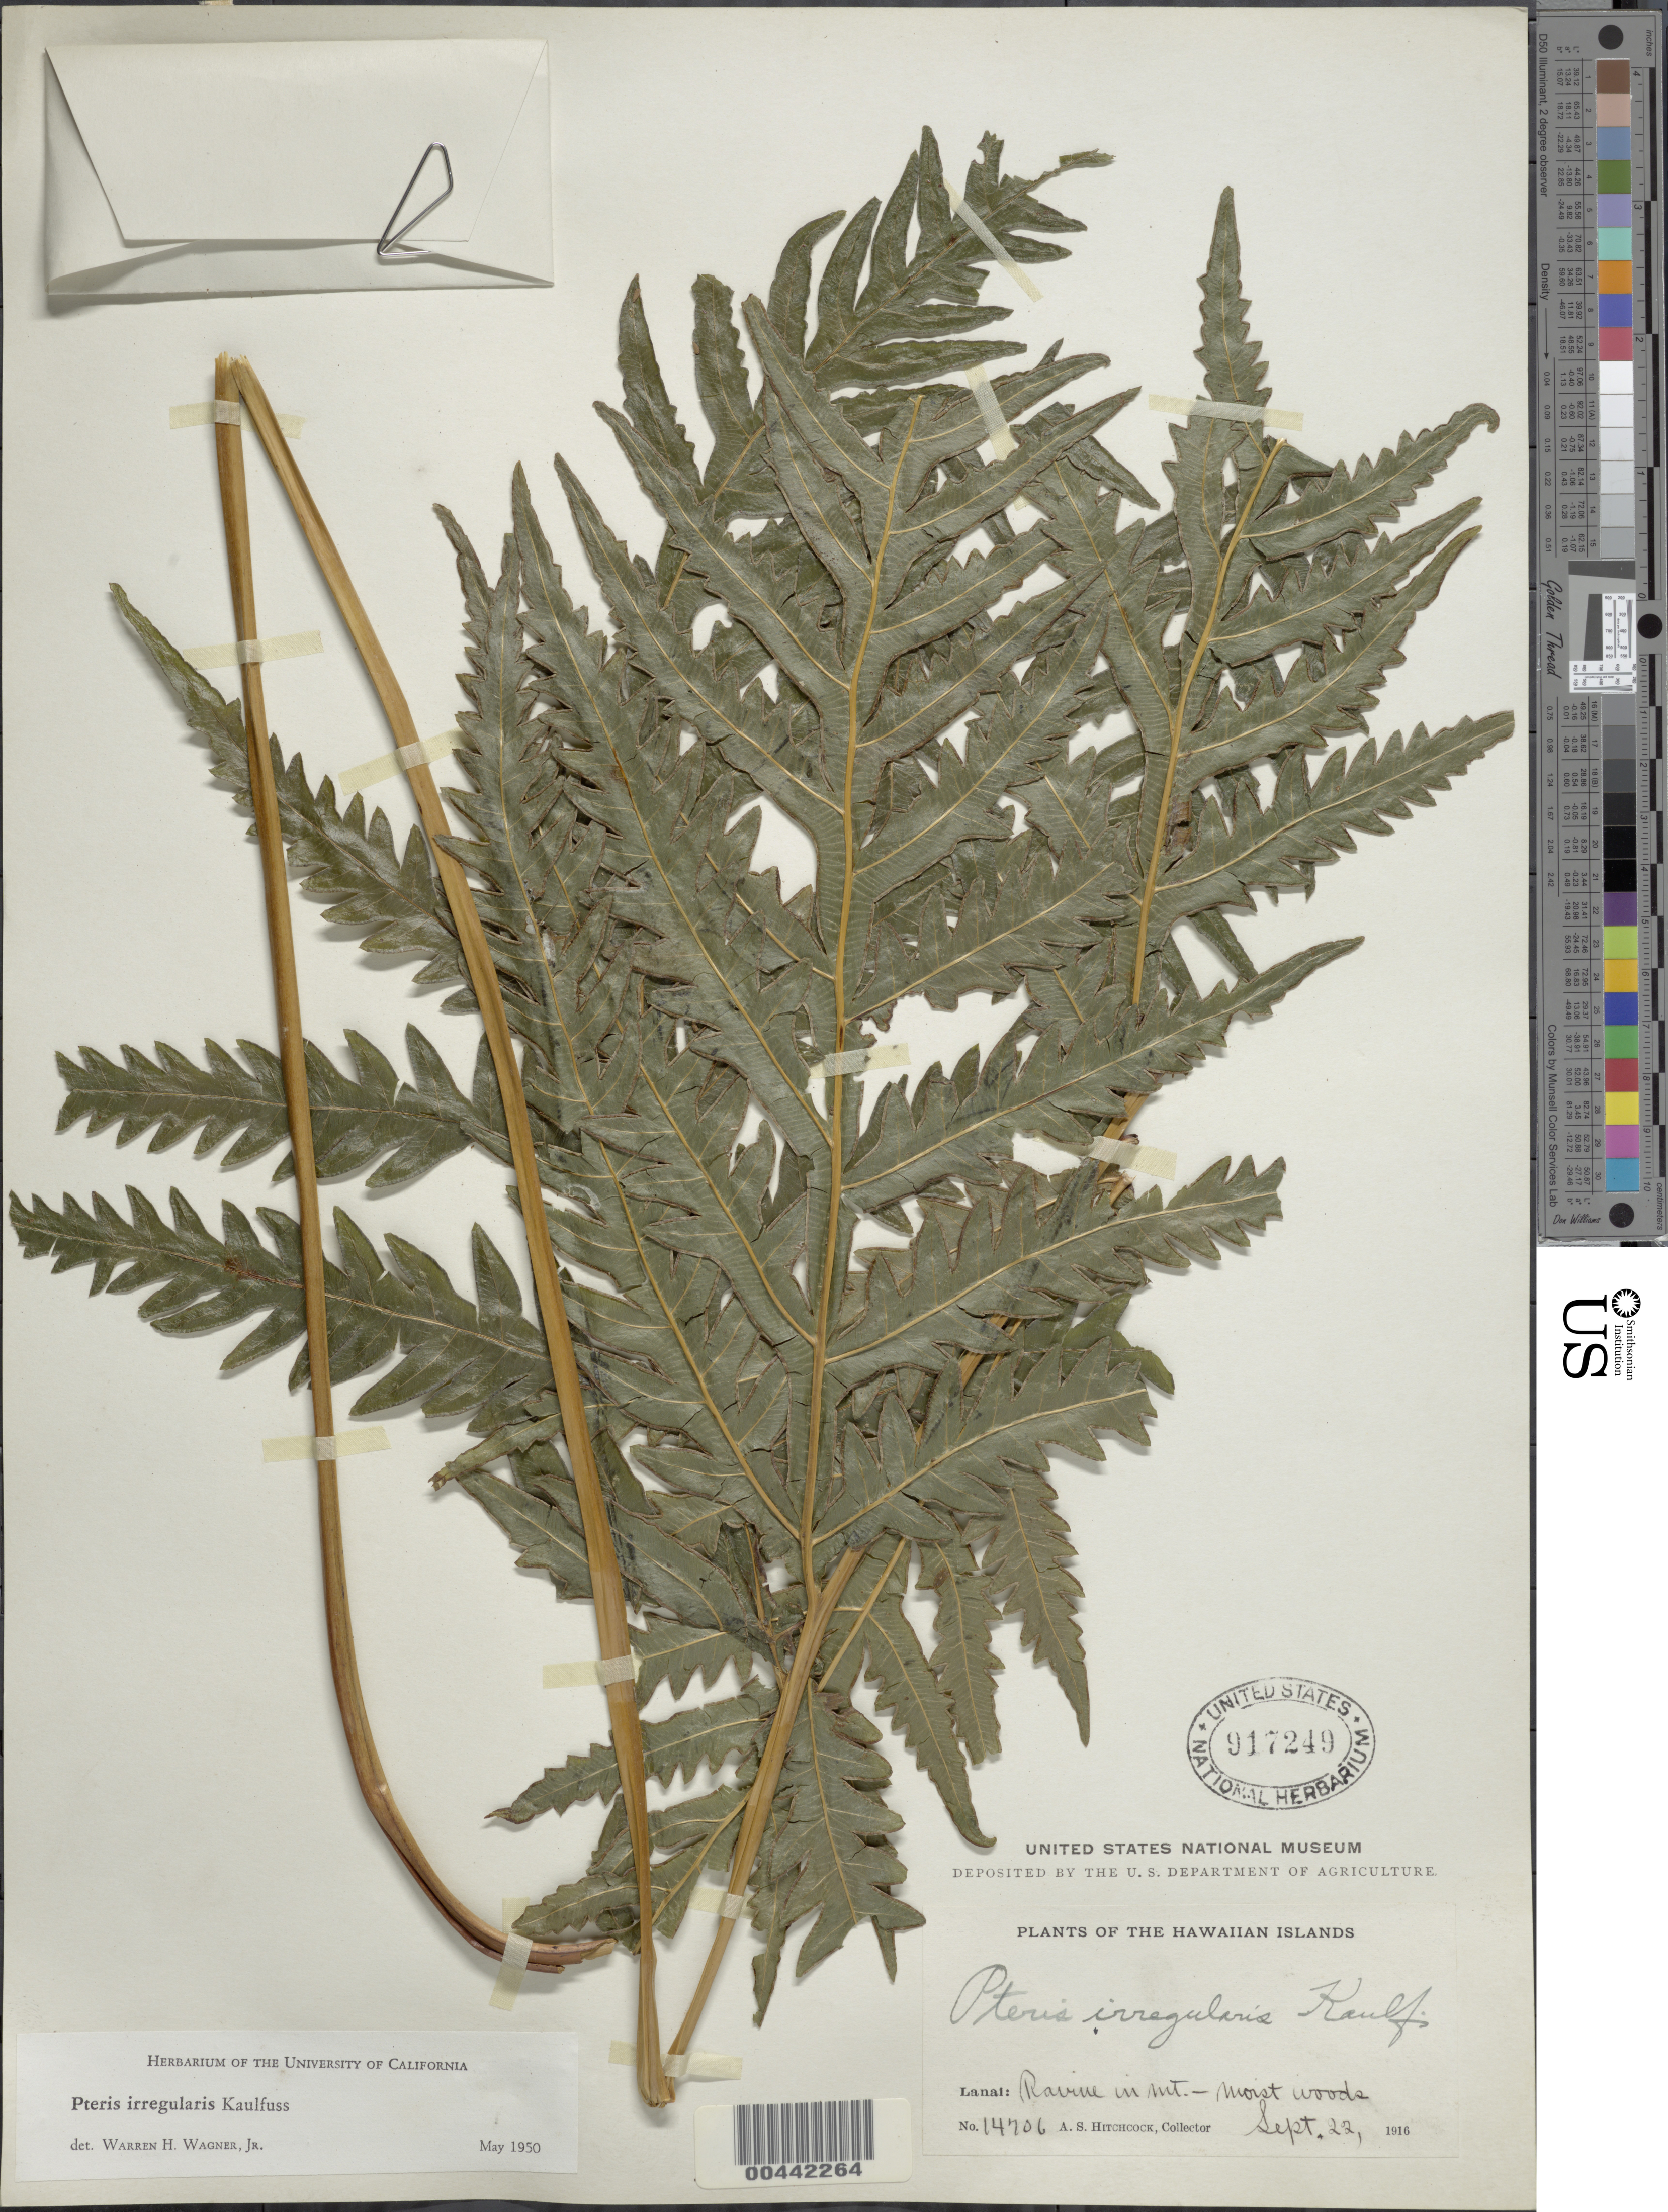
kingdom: Plantae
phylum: Tracheophyta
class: Polypodiopsida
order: Polypodiales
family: Pteridaceae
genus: Pteris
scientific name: Pteris irregularis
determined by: Wagner, W. H.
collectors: A. S. Hitchcock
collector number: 14706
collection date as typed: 22 Sep 1916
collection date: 1916-09-22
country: United States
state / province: Hawaii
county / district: Maui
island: Lana'i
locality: Ravine in mt.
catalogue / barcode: US 917249